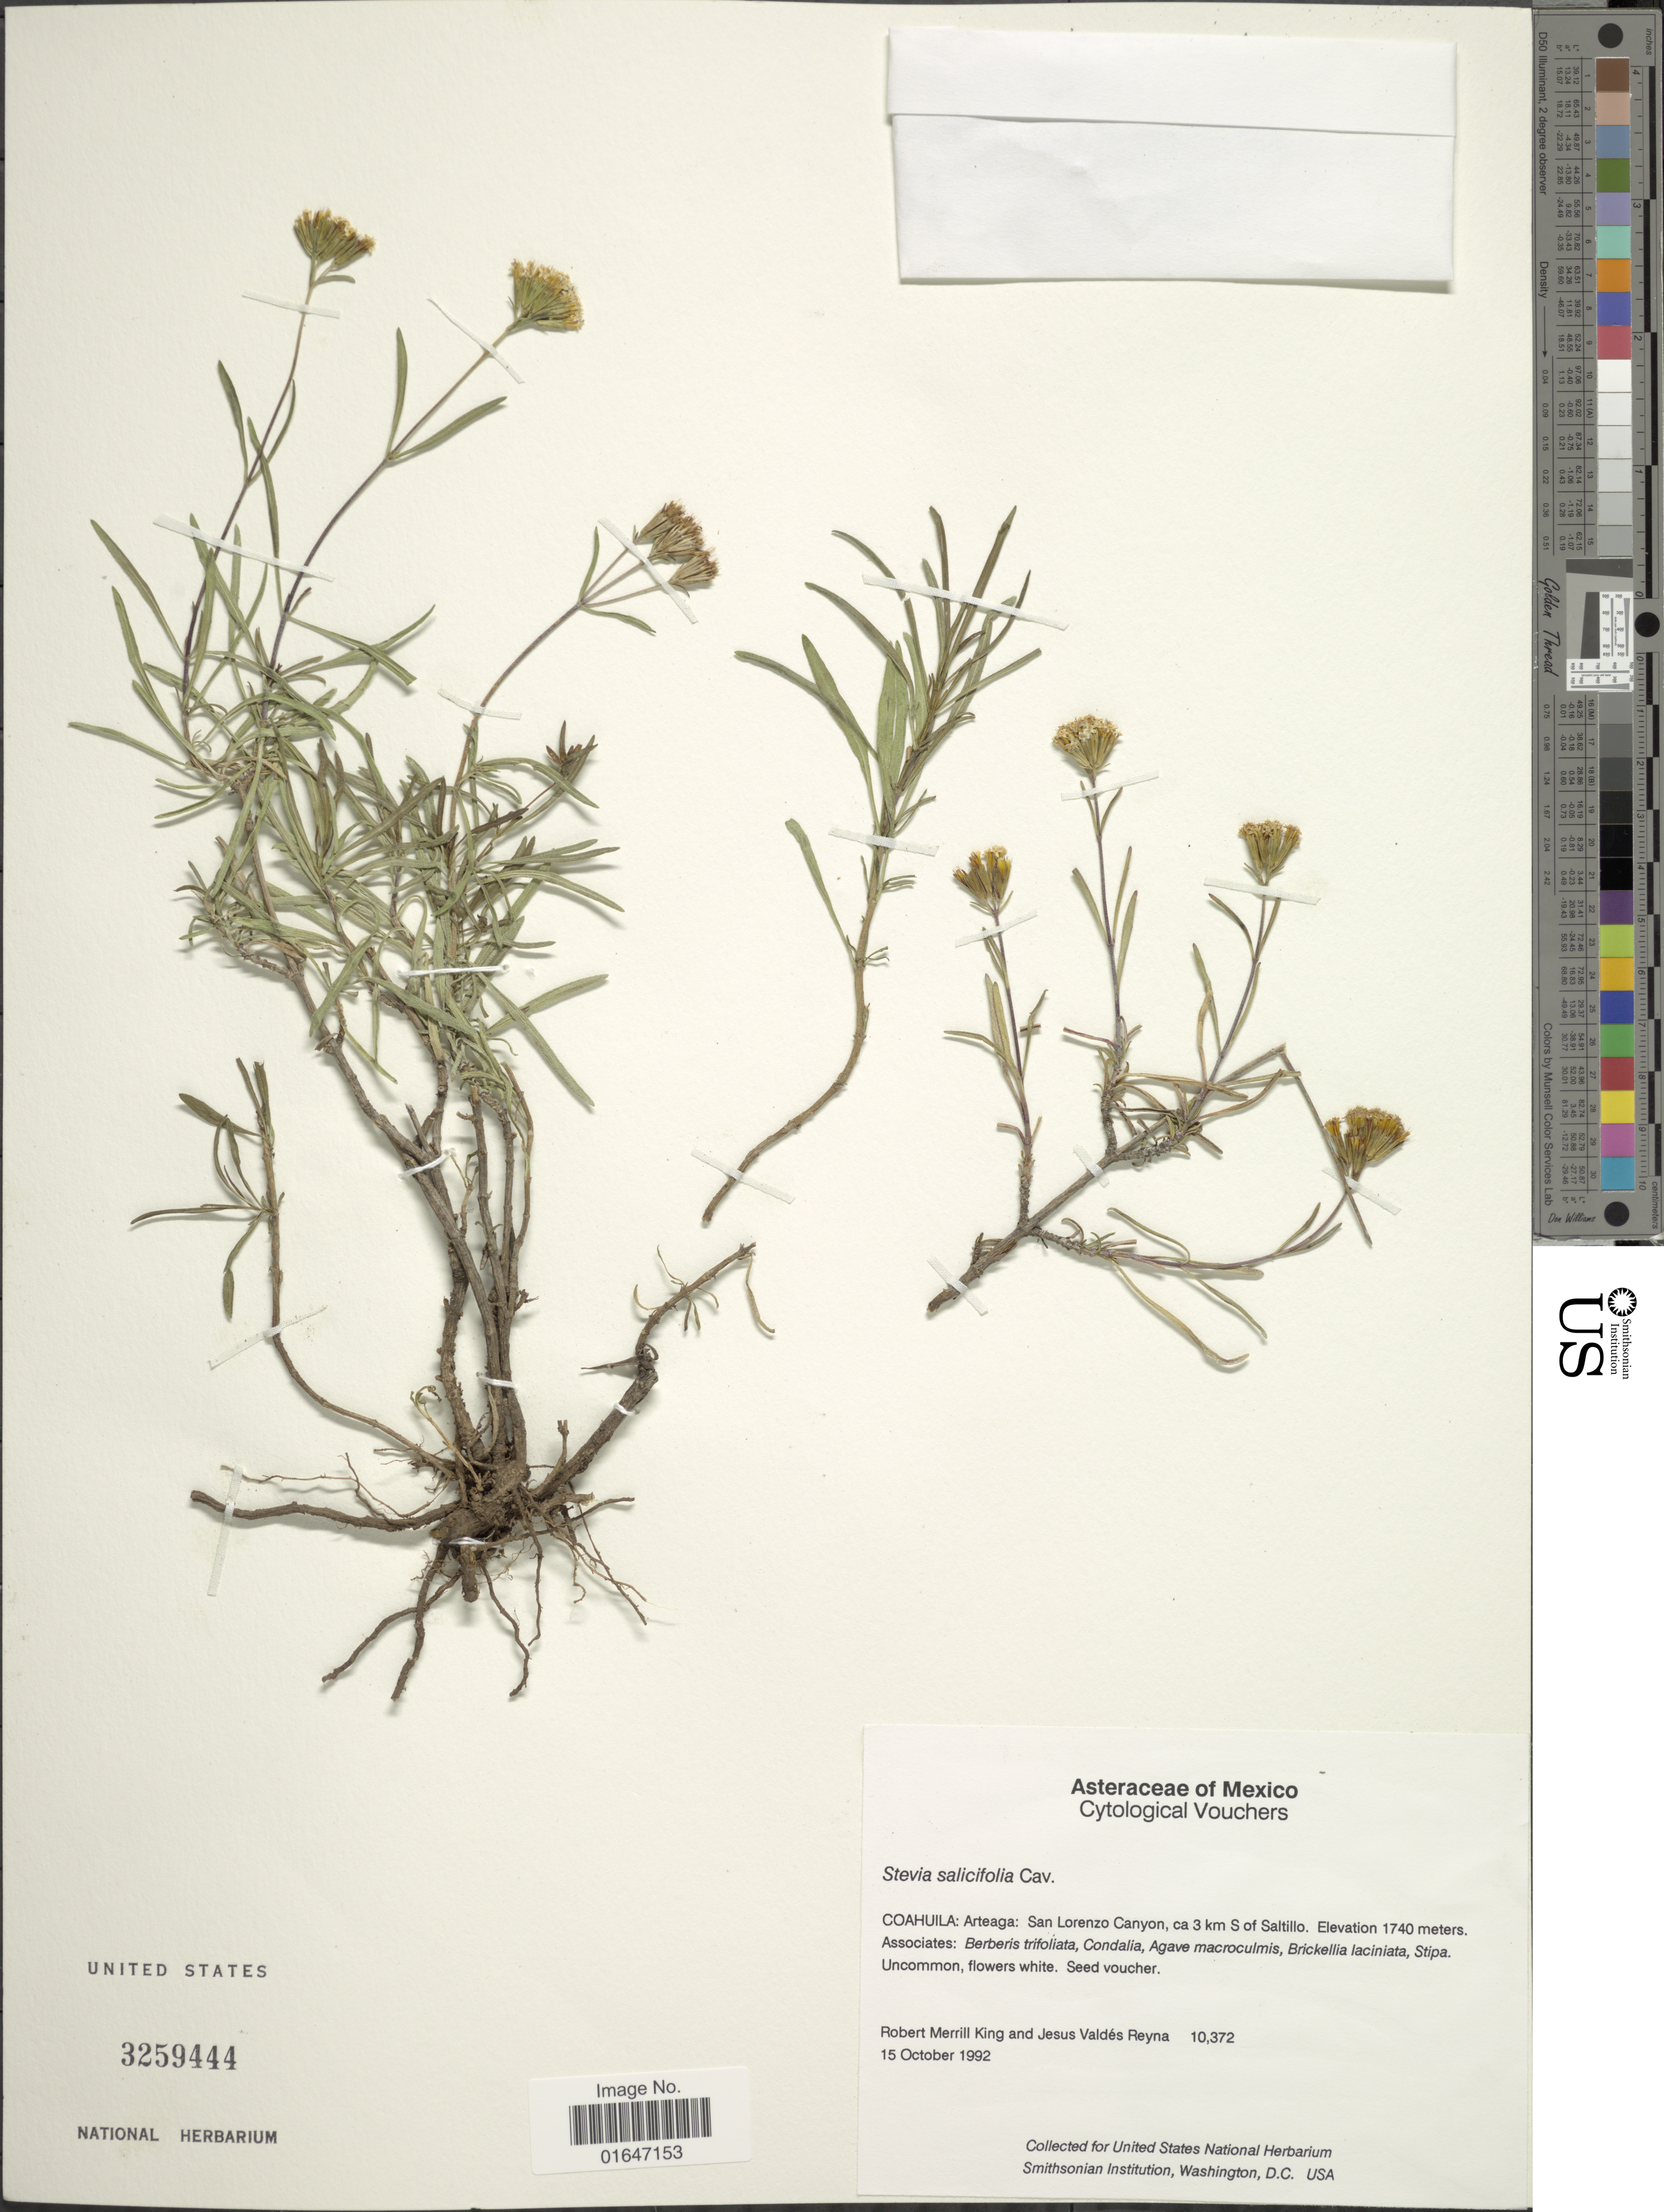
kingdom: Plantae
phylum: Tracheophyta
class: Magnoliopsida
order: Asterales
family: Asteraceae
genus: Stevia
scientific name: Stevia salicifolia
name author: Cav.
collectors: R. M. King & J. Valdés-Reyna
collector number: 10372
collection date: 1992-10-15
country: Mexico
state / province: Coahuila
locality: Arteaga: San Lorenzo Canyon, ca 3 km S of Saltillo.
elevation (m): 1740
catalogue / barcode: US 3259444